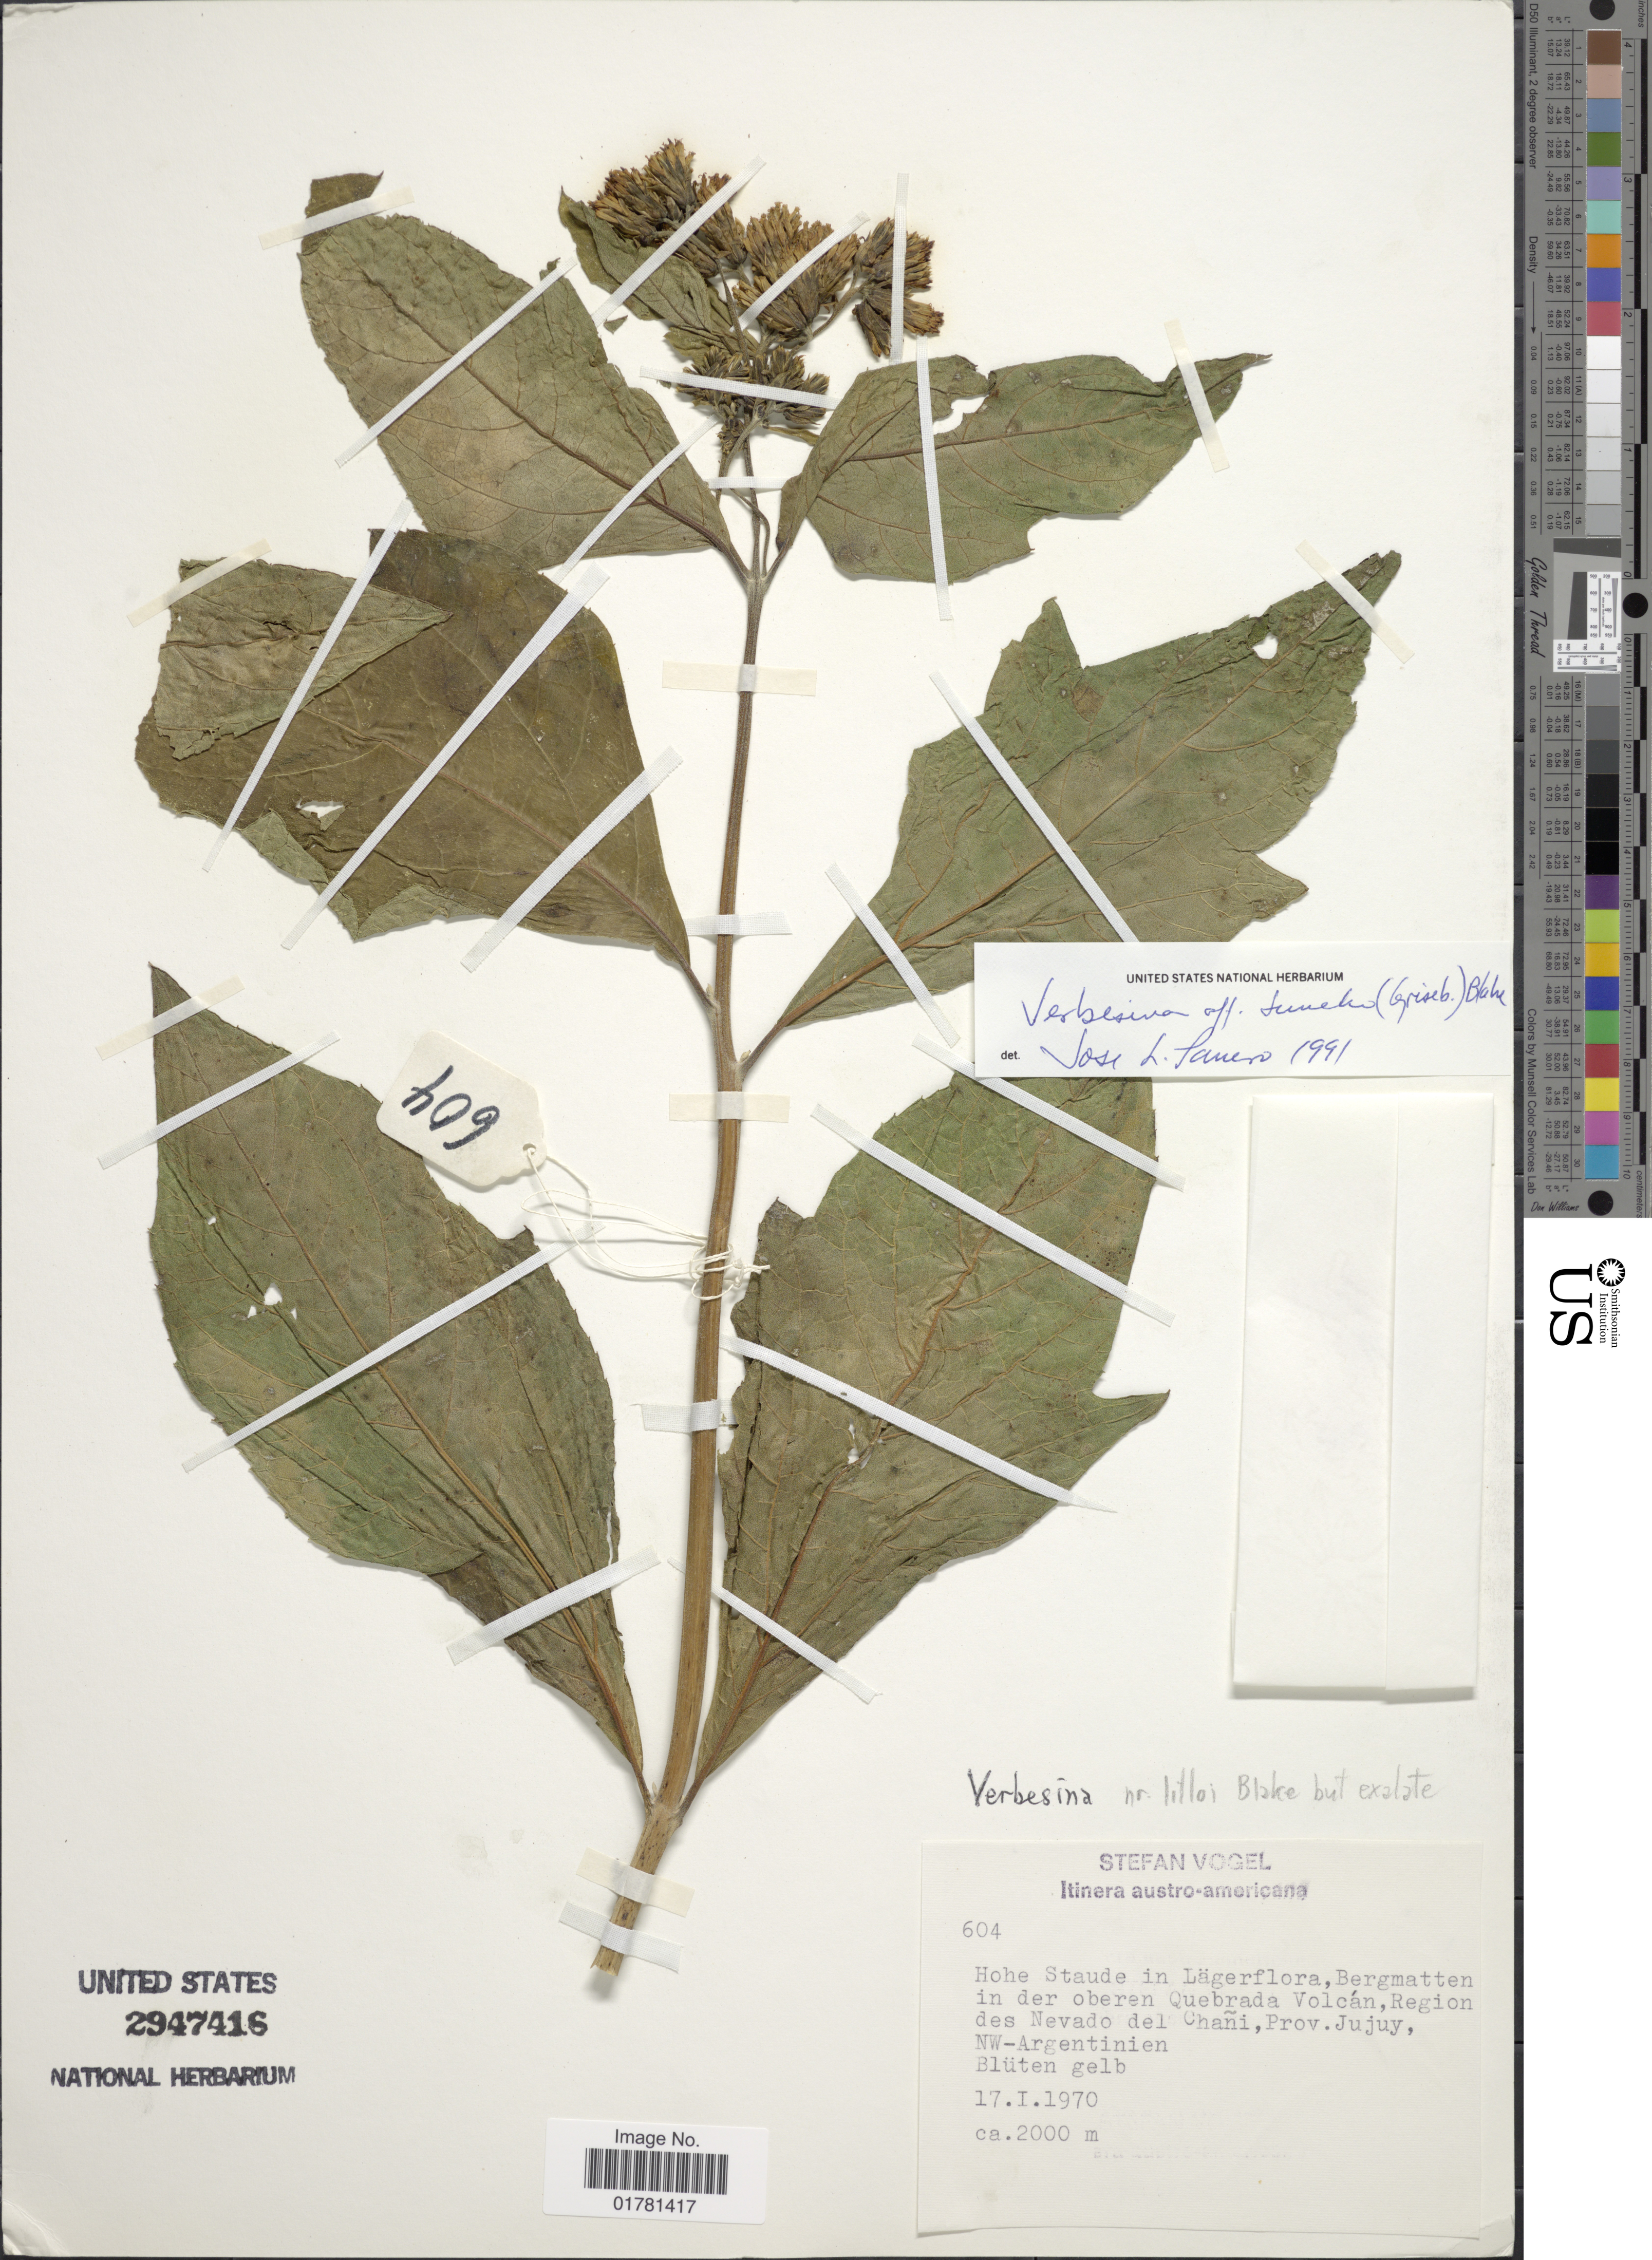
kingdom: Plantae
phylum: Tracheophyta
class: Magnoliopsida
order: Asterales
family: Asteraceae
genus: Verbesina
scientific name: Verbesina suncho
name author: (Griseb.) S.F. Blake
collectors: S. Vogel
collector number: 604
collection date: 1970-01-17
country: Argentina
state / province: Jujuy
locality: Hohe Staude in Lägerflora, Bergmatten in der oberen Quebrada Volcán, region des Nevado del Chañi, NW-Argentinien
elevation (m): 2000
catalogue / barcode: US 2947416